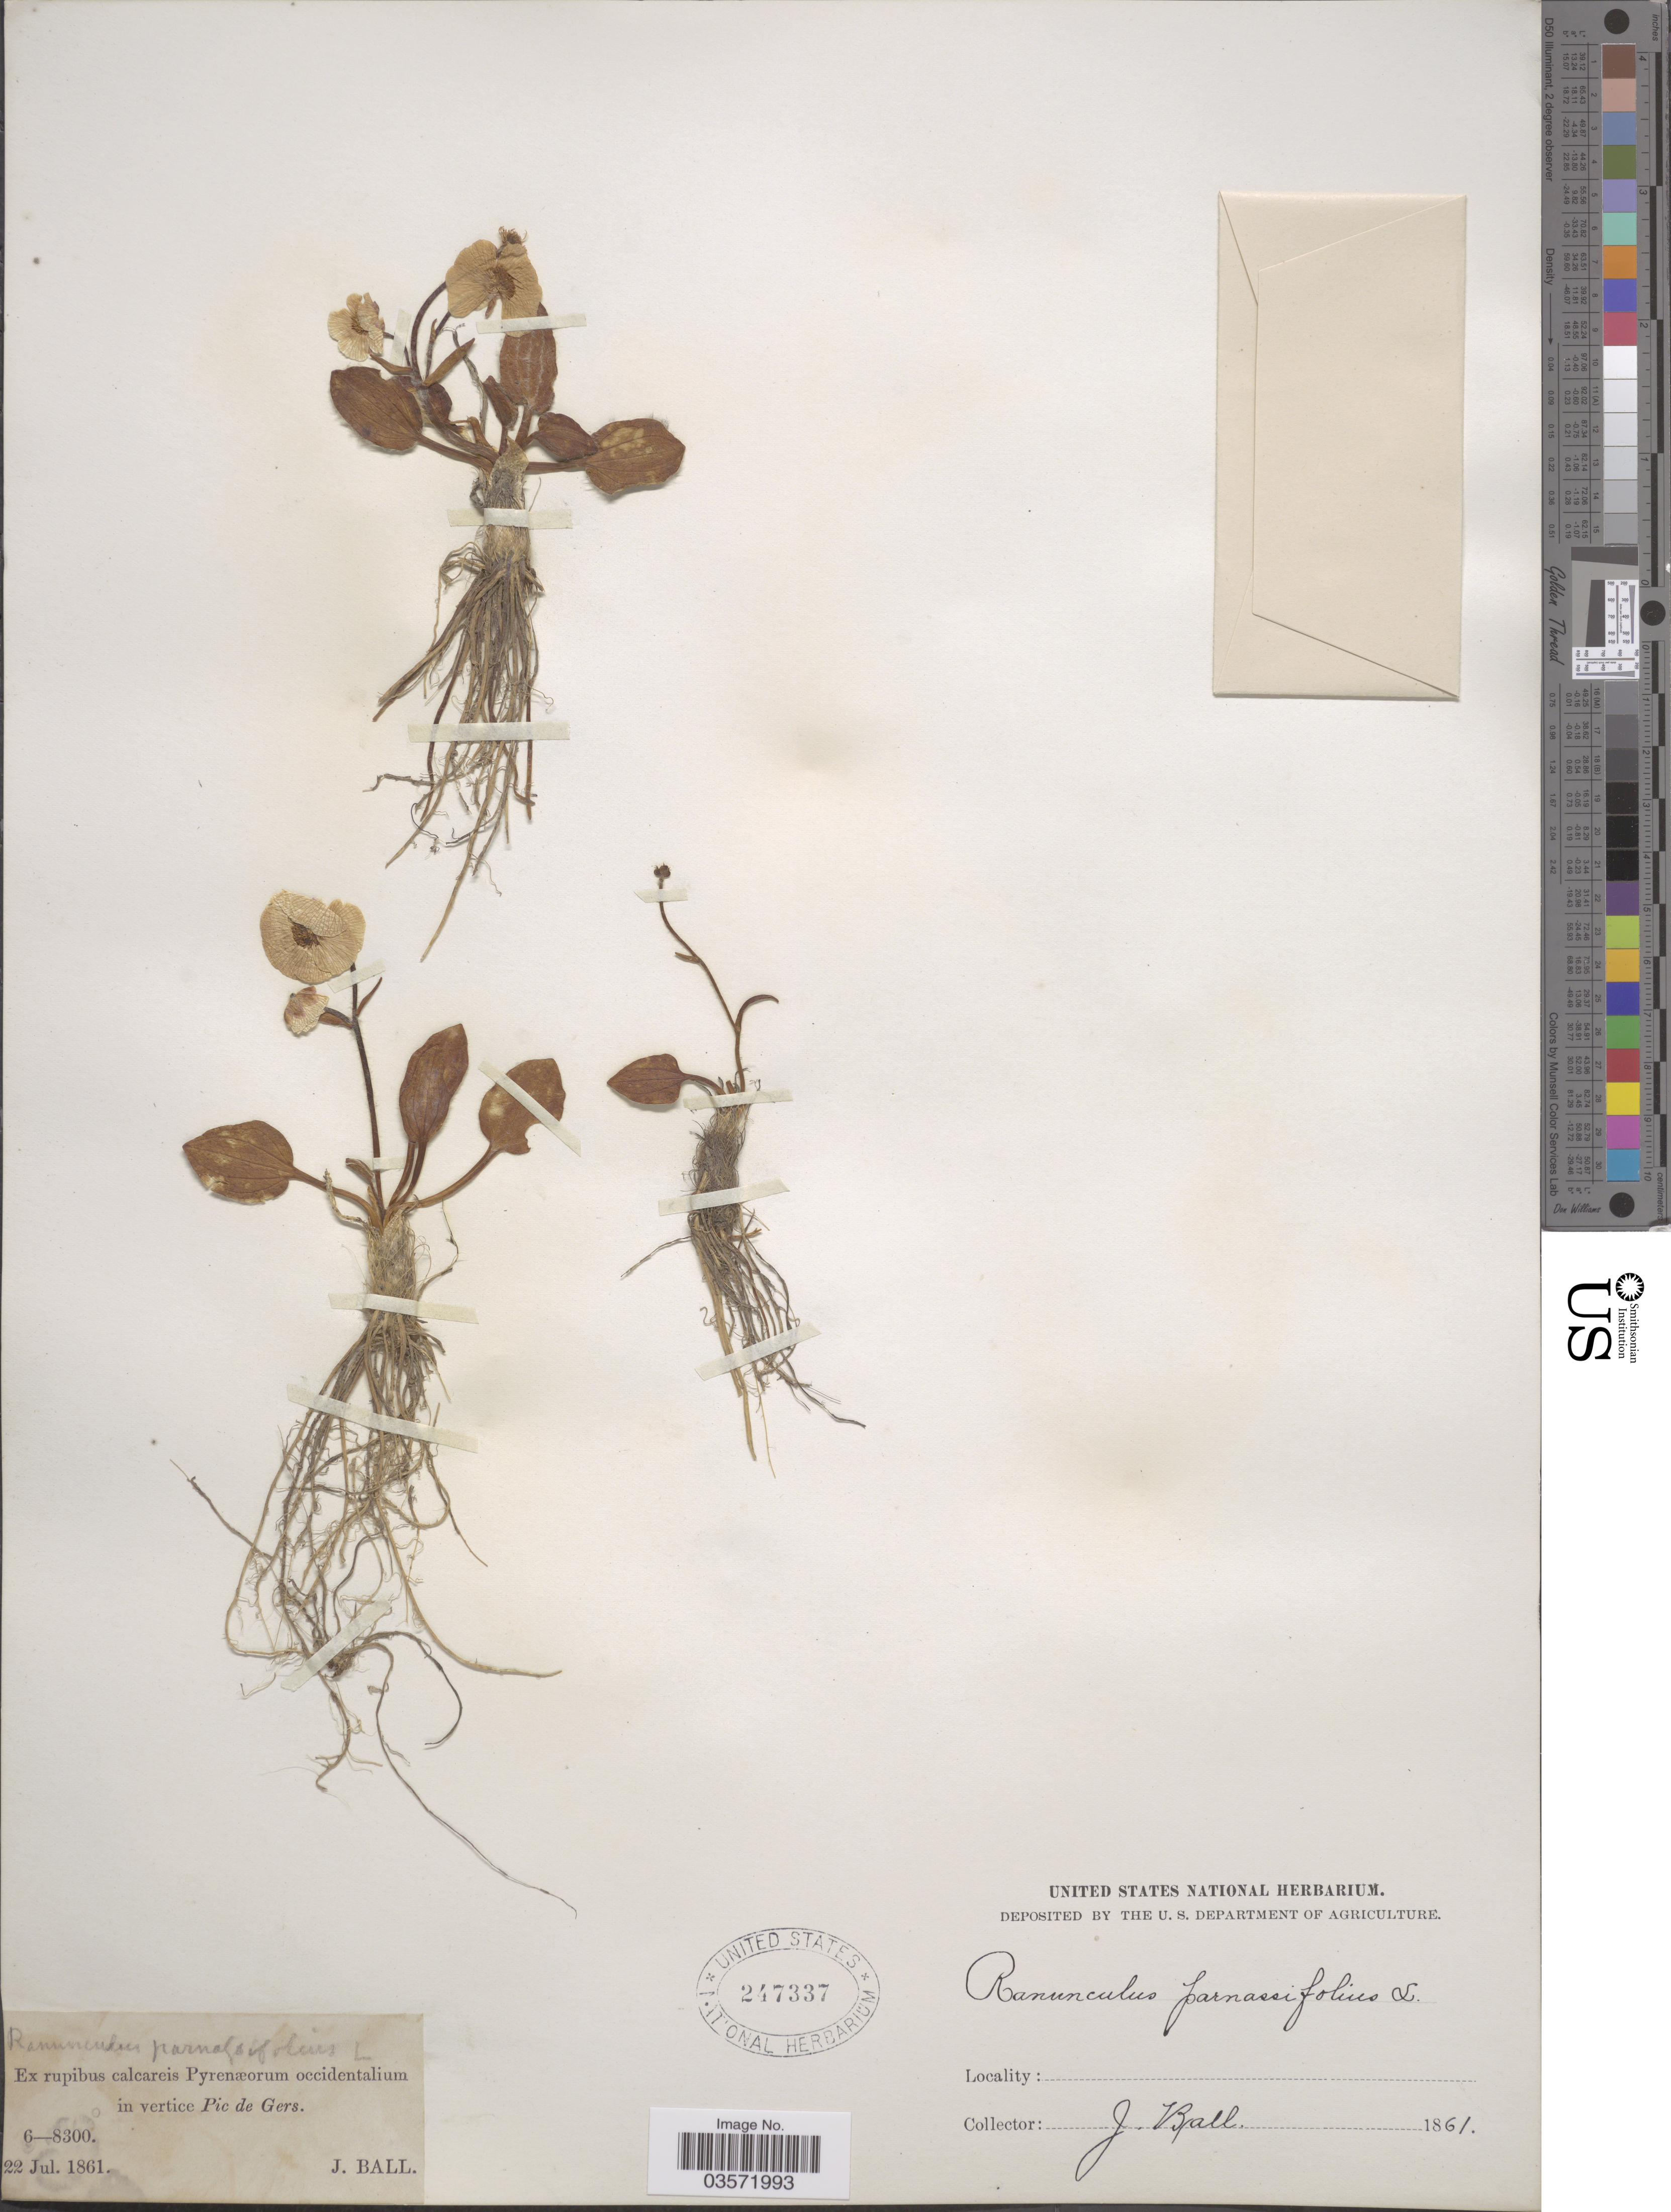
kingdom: Plantae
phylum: Tracheophyta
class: Magnoliopsida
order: Ranunculales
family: Ranunculaceae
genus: Ranunculus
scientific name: Ranunculus parnassifolius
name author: L.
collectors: J. Ball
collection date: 1861-07-22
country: France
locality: Ex rupibus calcareis Pyrenœorum occidentalium in vertice Pic de Gers.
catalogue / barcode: US 247337